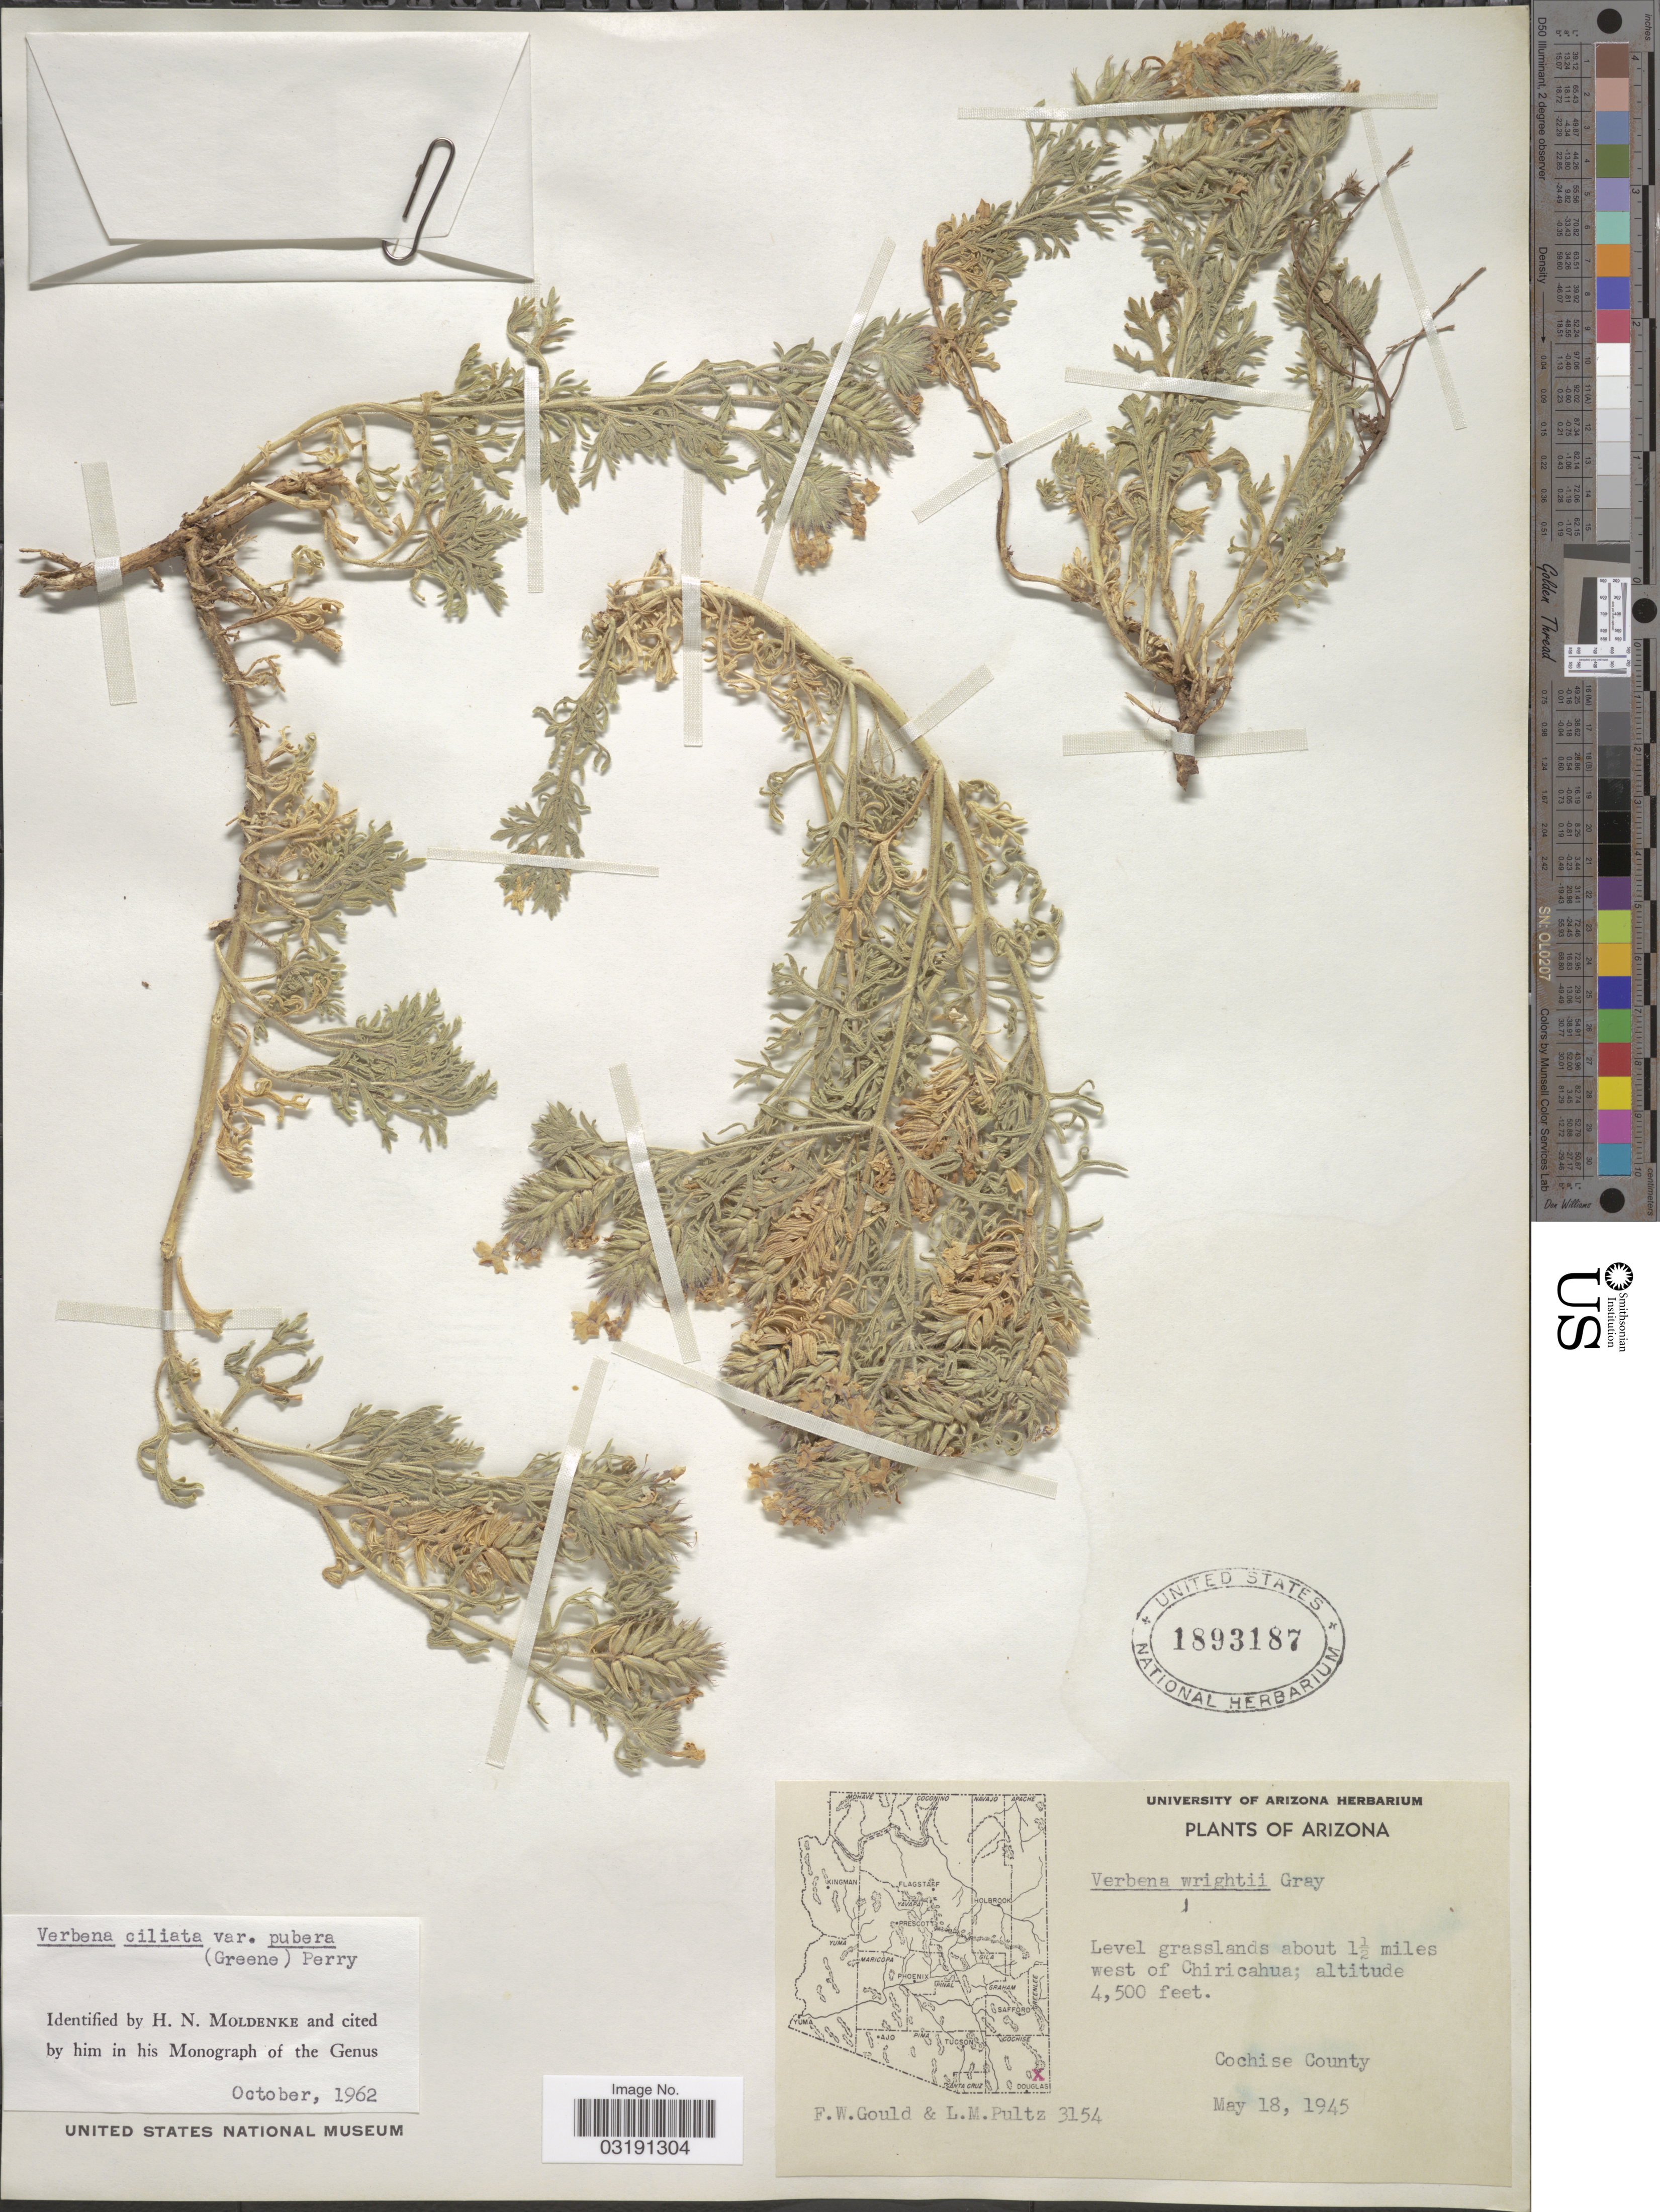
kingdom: Plantae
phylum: Tracheophyta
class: Magnoliopsida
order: Lamiales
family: Verbenaceae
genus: Verbena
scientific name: Verbena ciliata var. pubera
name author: (Greene) L.M. Perry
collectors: F. W. Gould & L. Pultz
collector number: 3154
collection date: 1945-05-18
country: United States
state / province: Arizona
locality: About 1½ miles west of Chiricahua. Cochise County.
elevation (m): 1372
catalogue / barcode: US 1893187